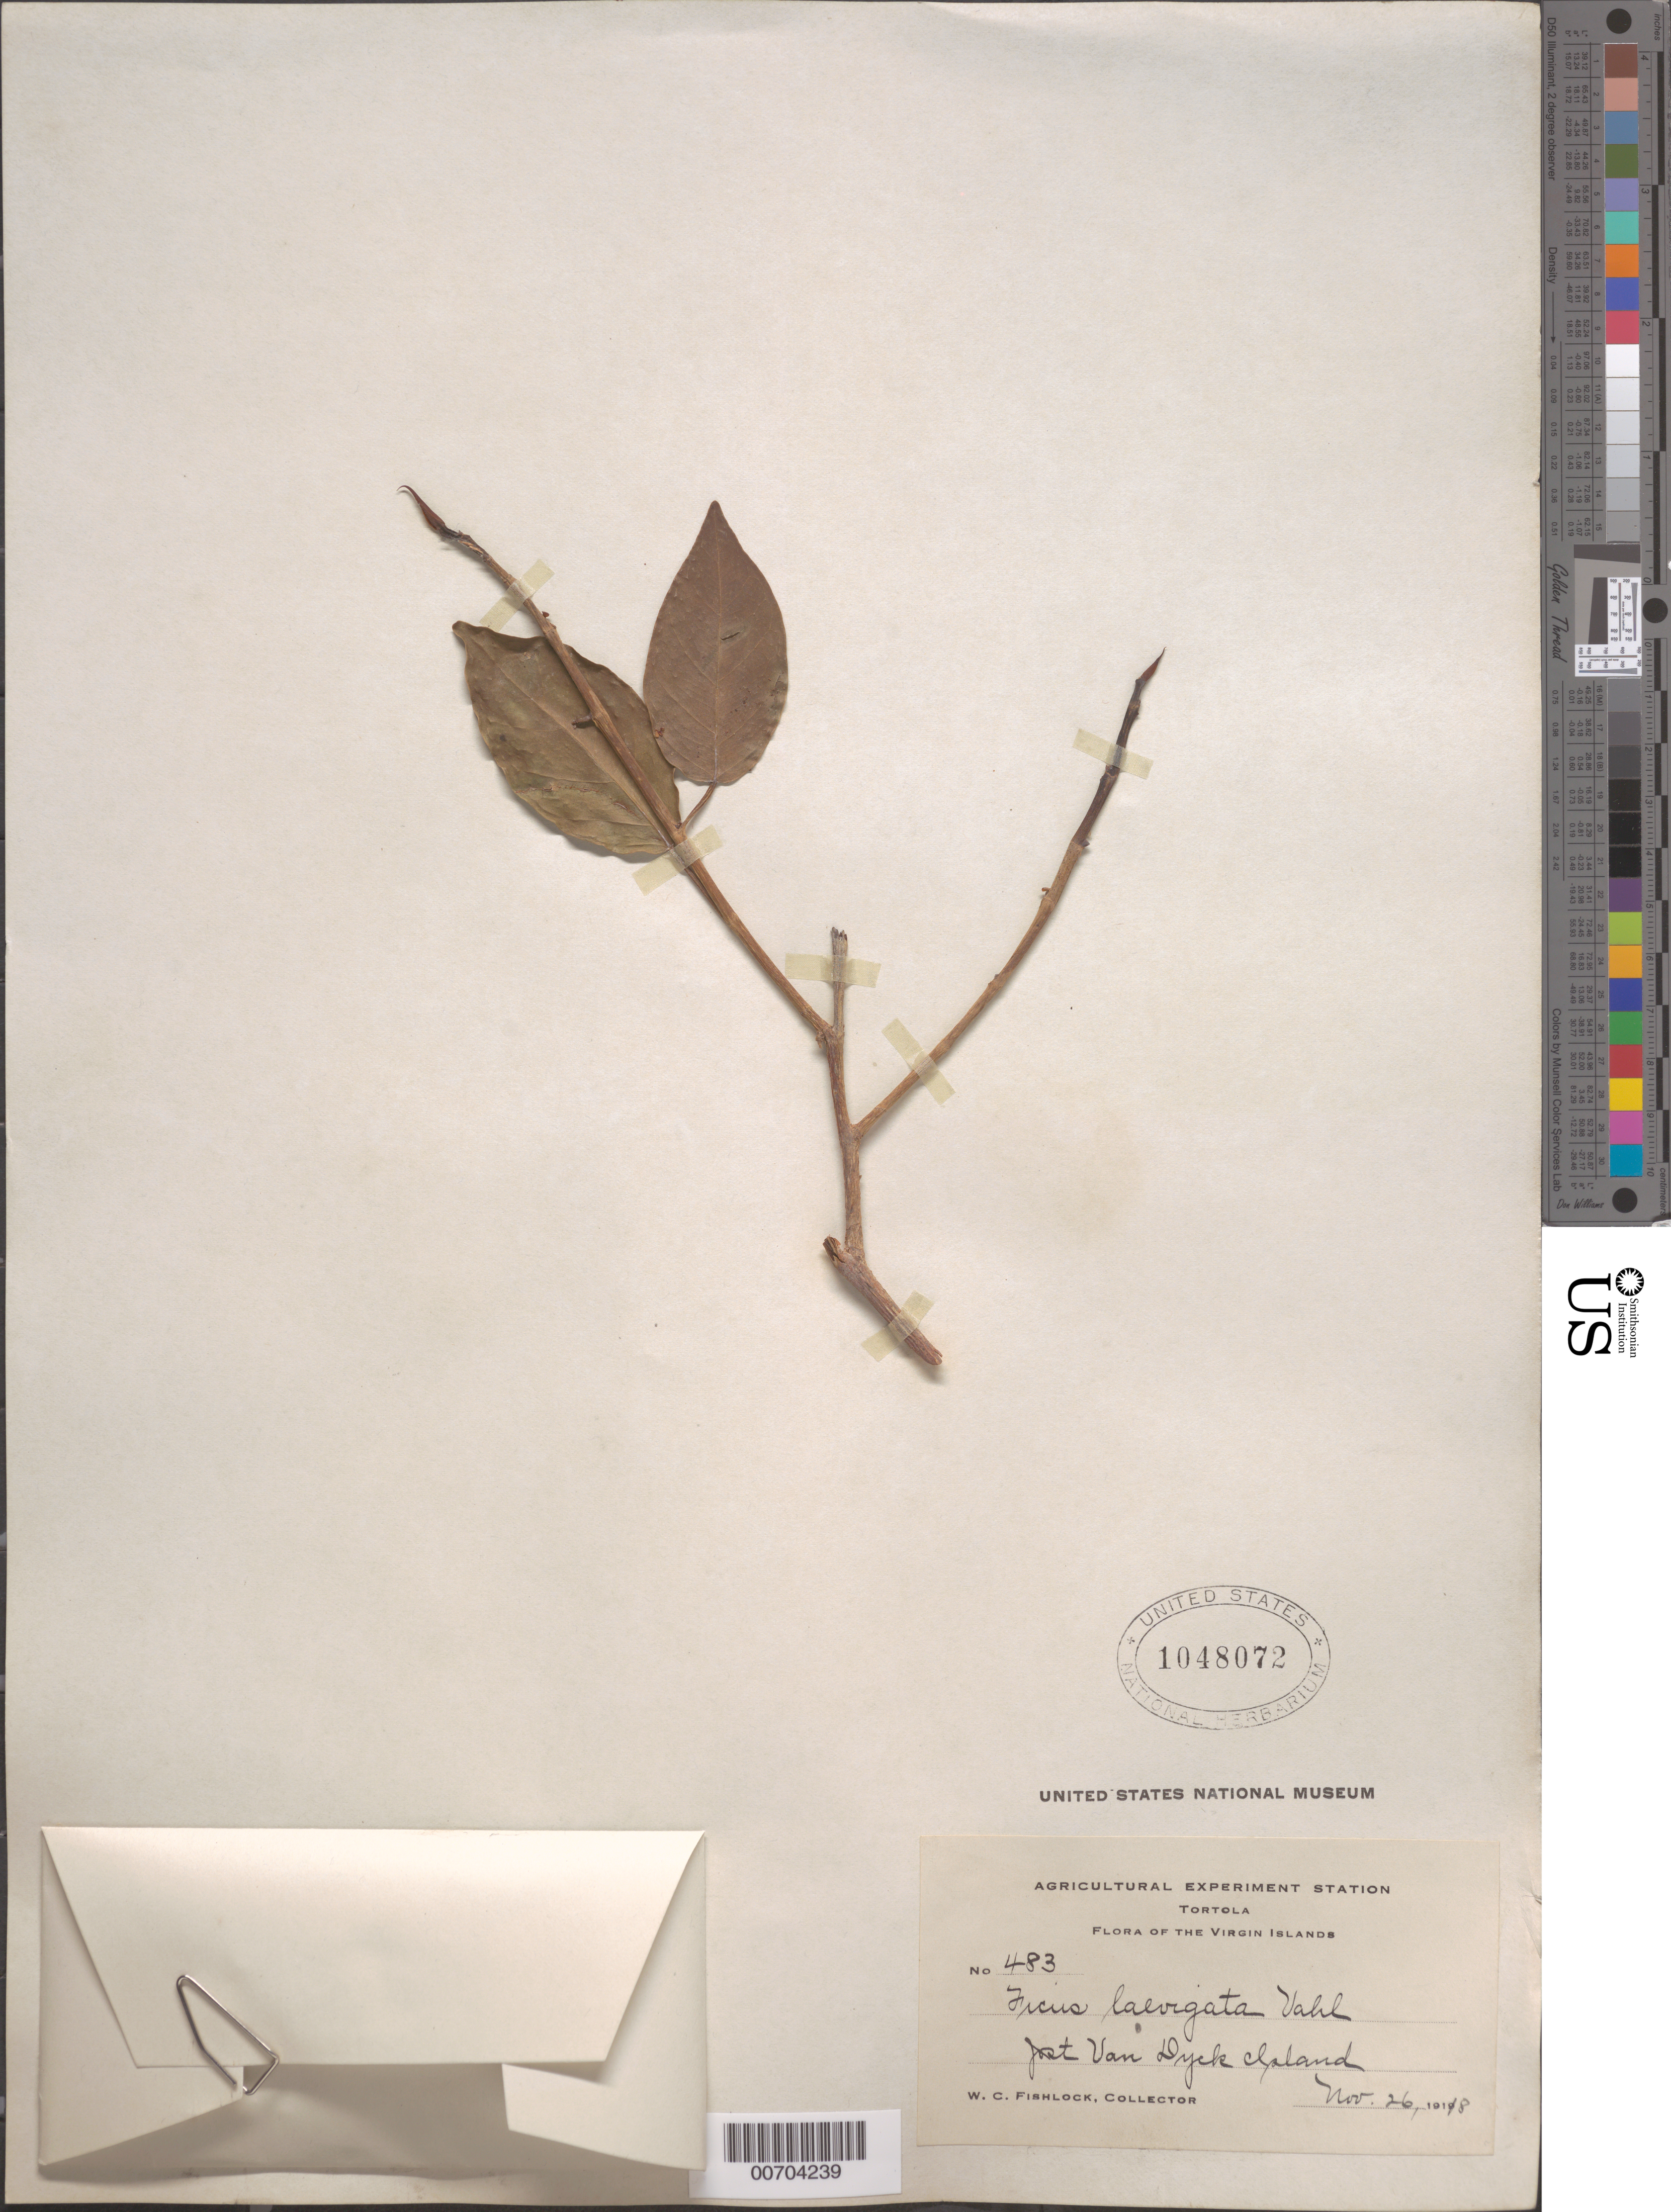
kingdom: Plantae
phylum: Tracheophyta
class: Magnoliopsida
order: Rosales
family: Moraceae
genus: Ficus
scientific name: Ficus laevigata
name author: Vahl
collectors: W. Fishlock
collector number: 483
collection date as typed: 26 Nov 1918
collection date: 1918-11-26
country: British Virgin Islands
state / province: Tortola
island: Tortola Island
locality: Past Van Dyke upland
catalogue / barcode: US 1048072